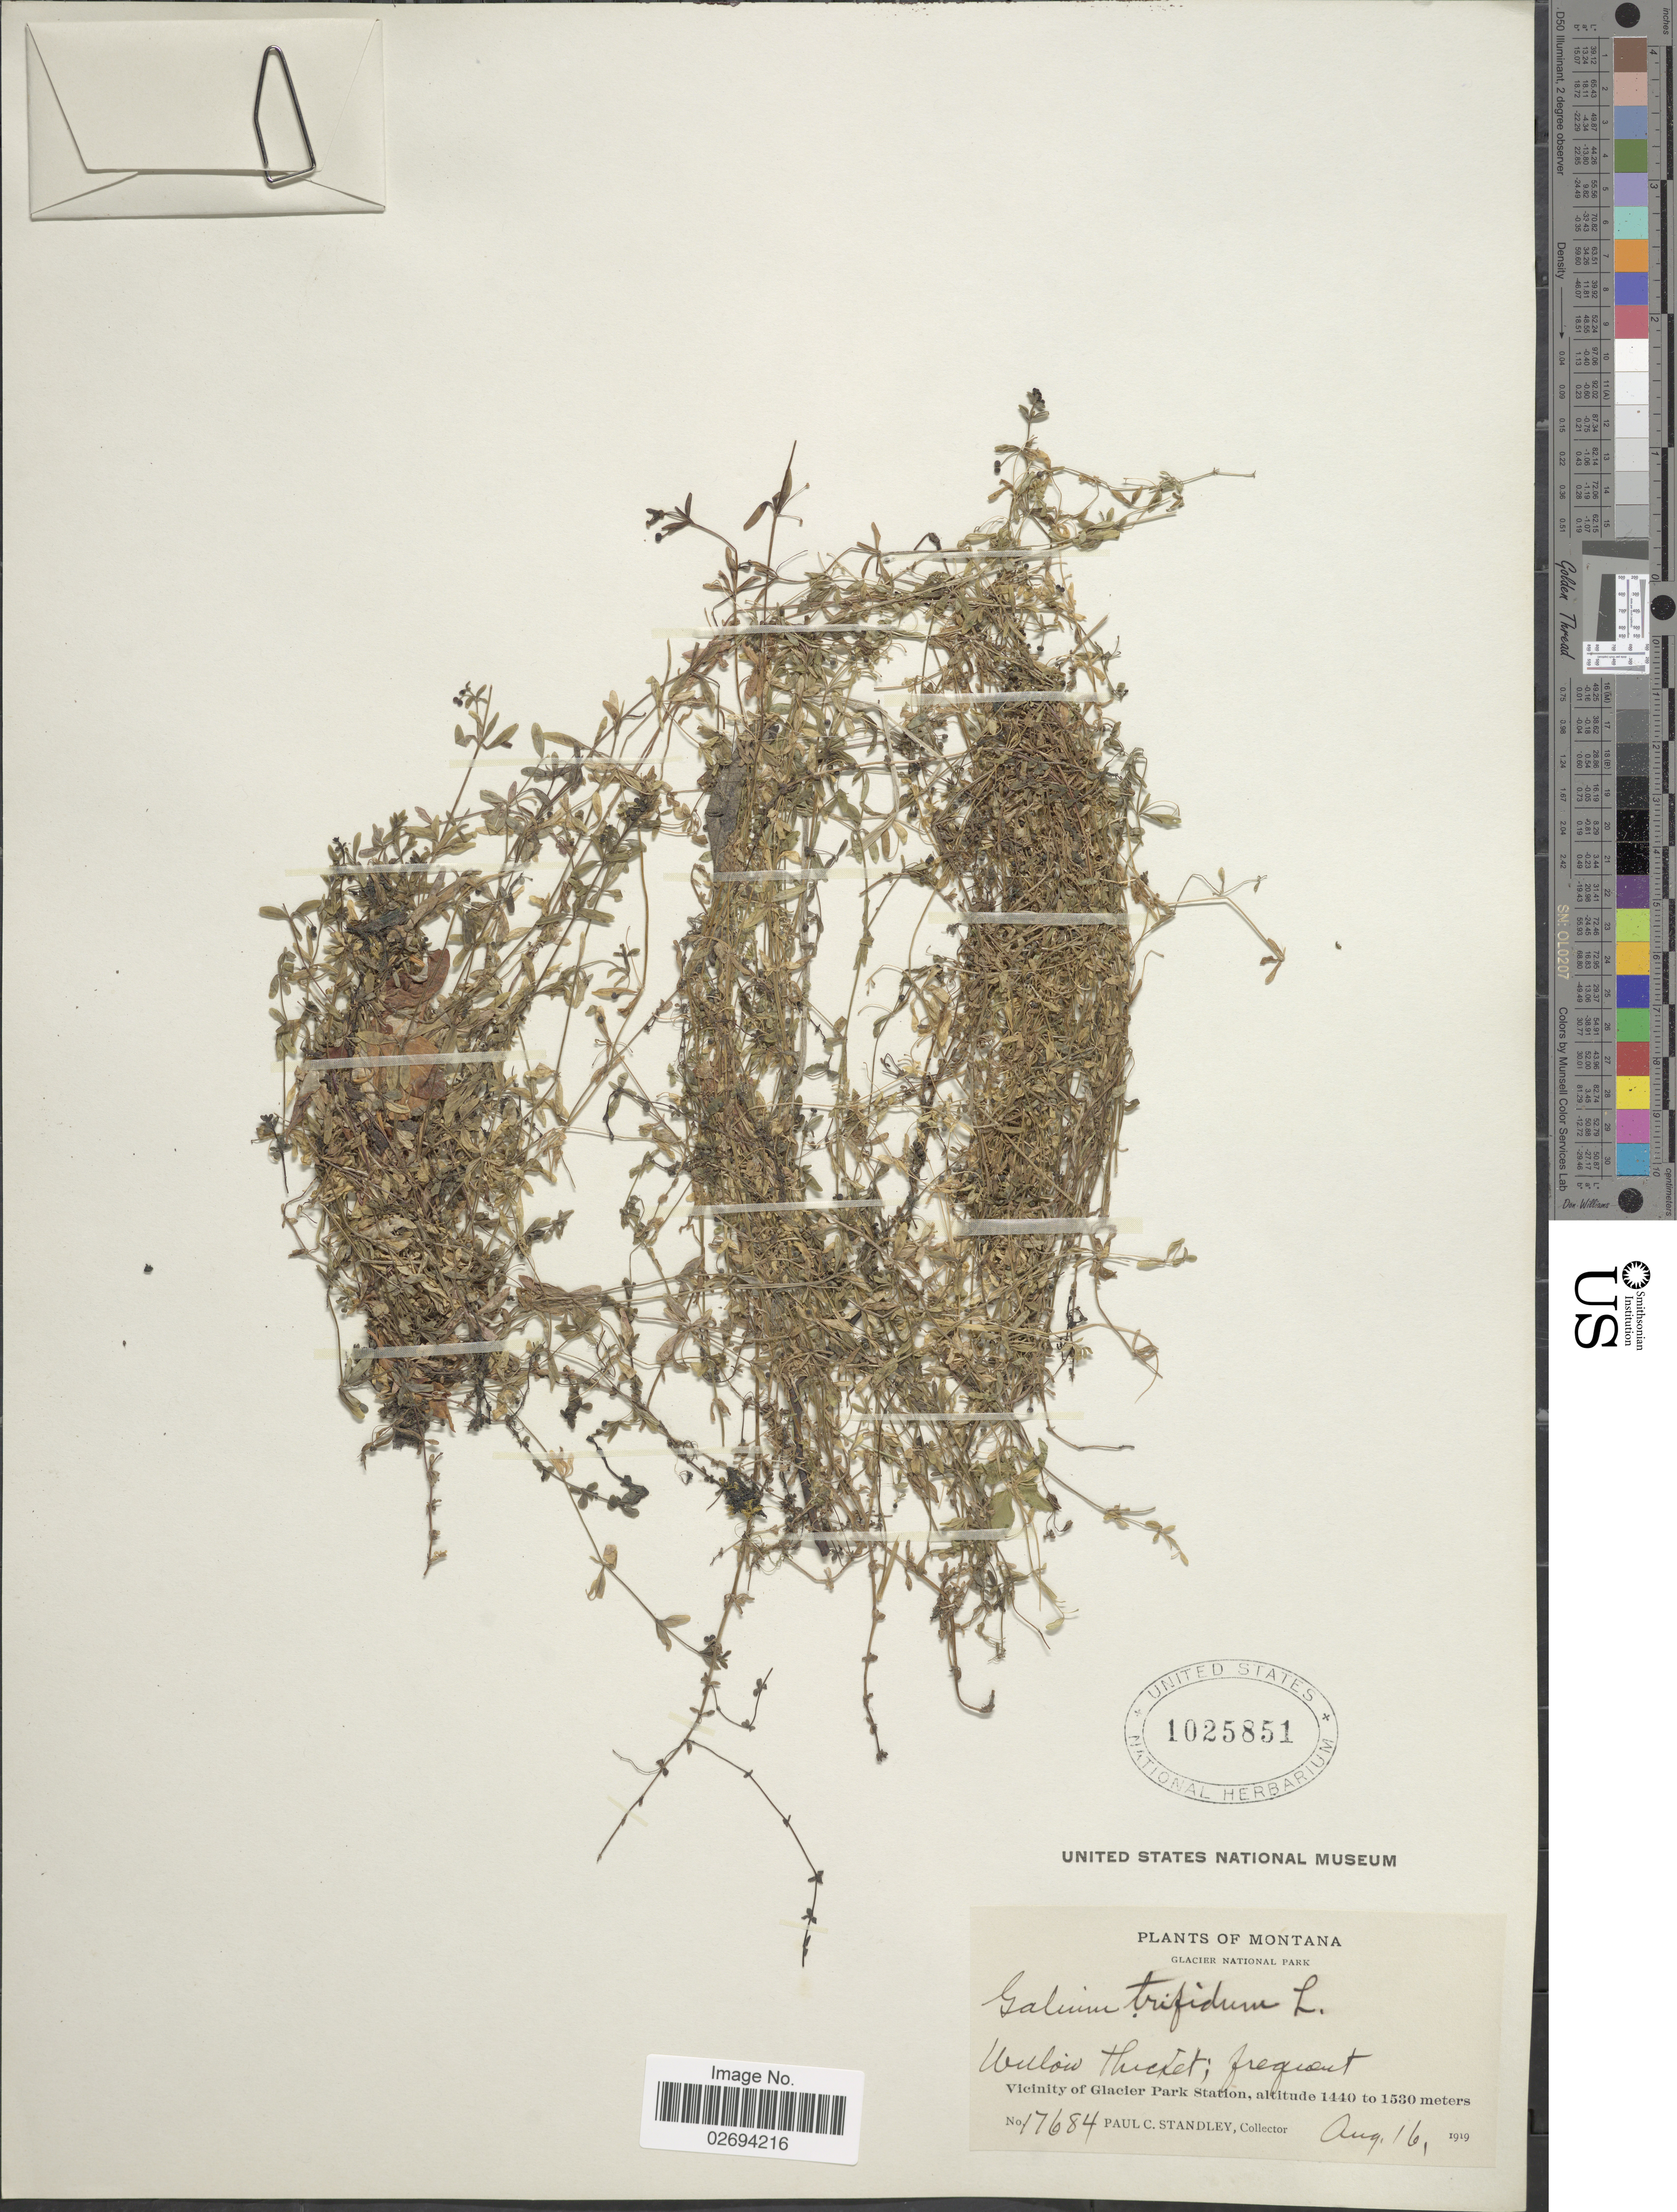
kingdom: Plantae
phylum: Tracheophyta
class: Magnoliopsida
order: Gentianales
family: Rubiaceae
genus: Galium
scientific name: Galium trifidum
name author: L.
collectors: P. C. Standley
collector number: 17684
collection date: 1919-08-16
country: United States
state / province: Montana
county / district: Glacier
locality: Glacier National Park, Vicinity of Glacier Park Station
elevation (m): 1440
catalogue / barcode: US 1025851